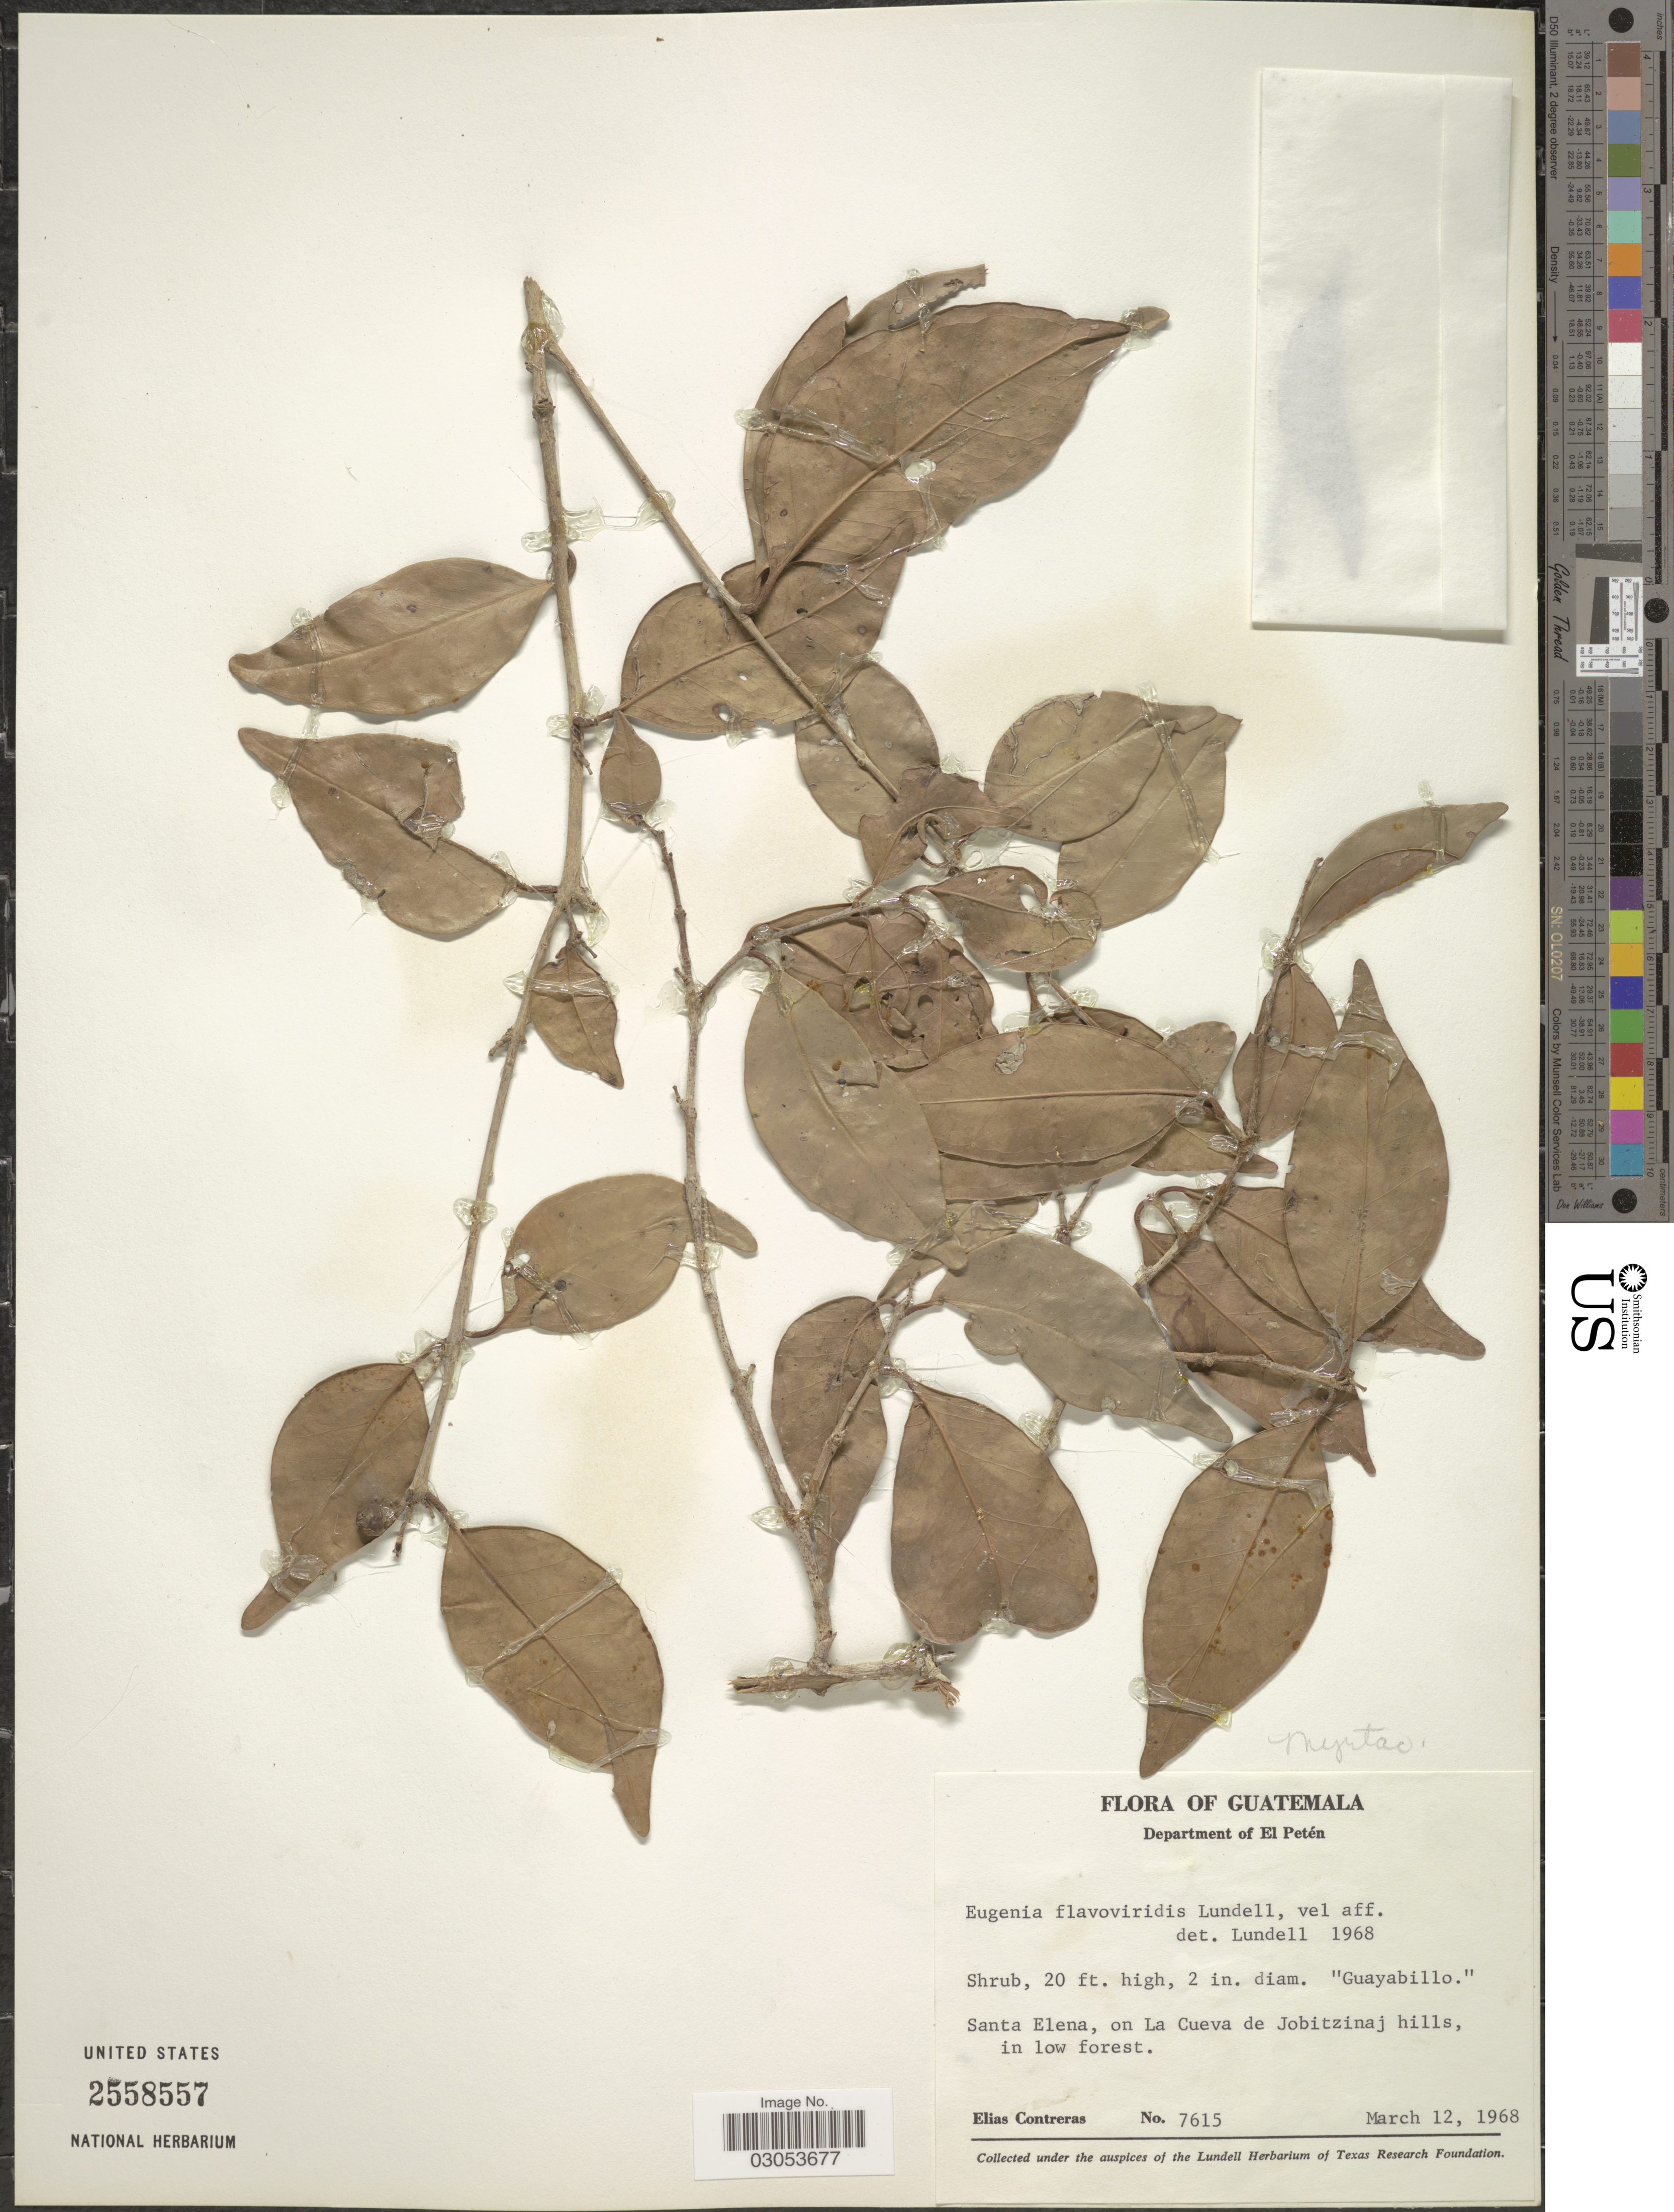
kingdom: Plantae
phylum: Tracheophyta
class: Magnoliopsida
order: Myrtales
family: Myrtaceae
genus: Eugenia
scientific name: Eugenia flavoviridis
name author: Lundell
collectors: E. Contreras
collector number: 7615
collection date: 1968-03-12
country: Guatemala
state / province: El Petén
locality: Department of El Petén. Santa Elena, on La Cueva de Jobitzinaj hills.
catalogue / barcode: US 2558557